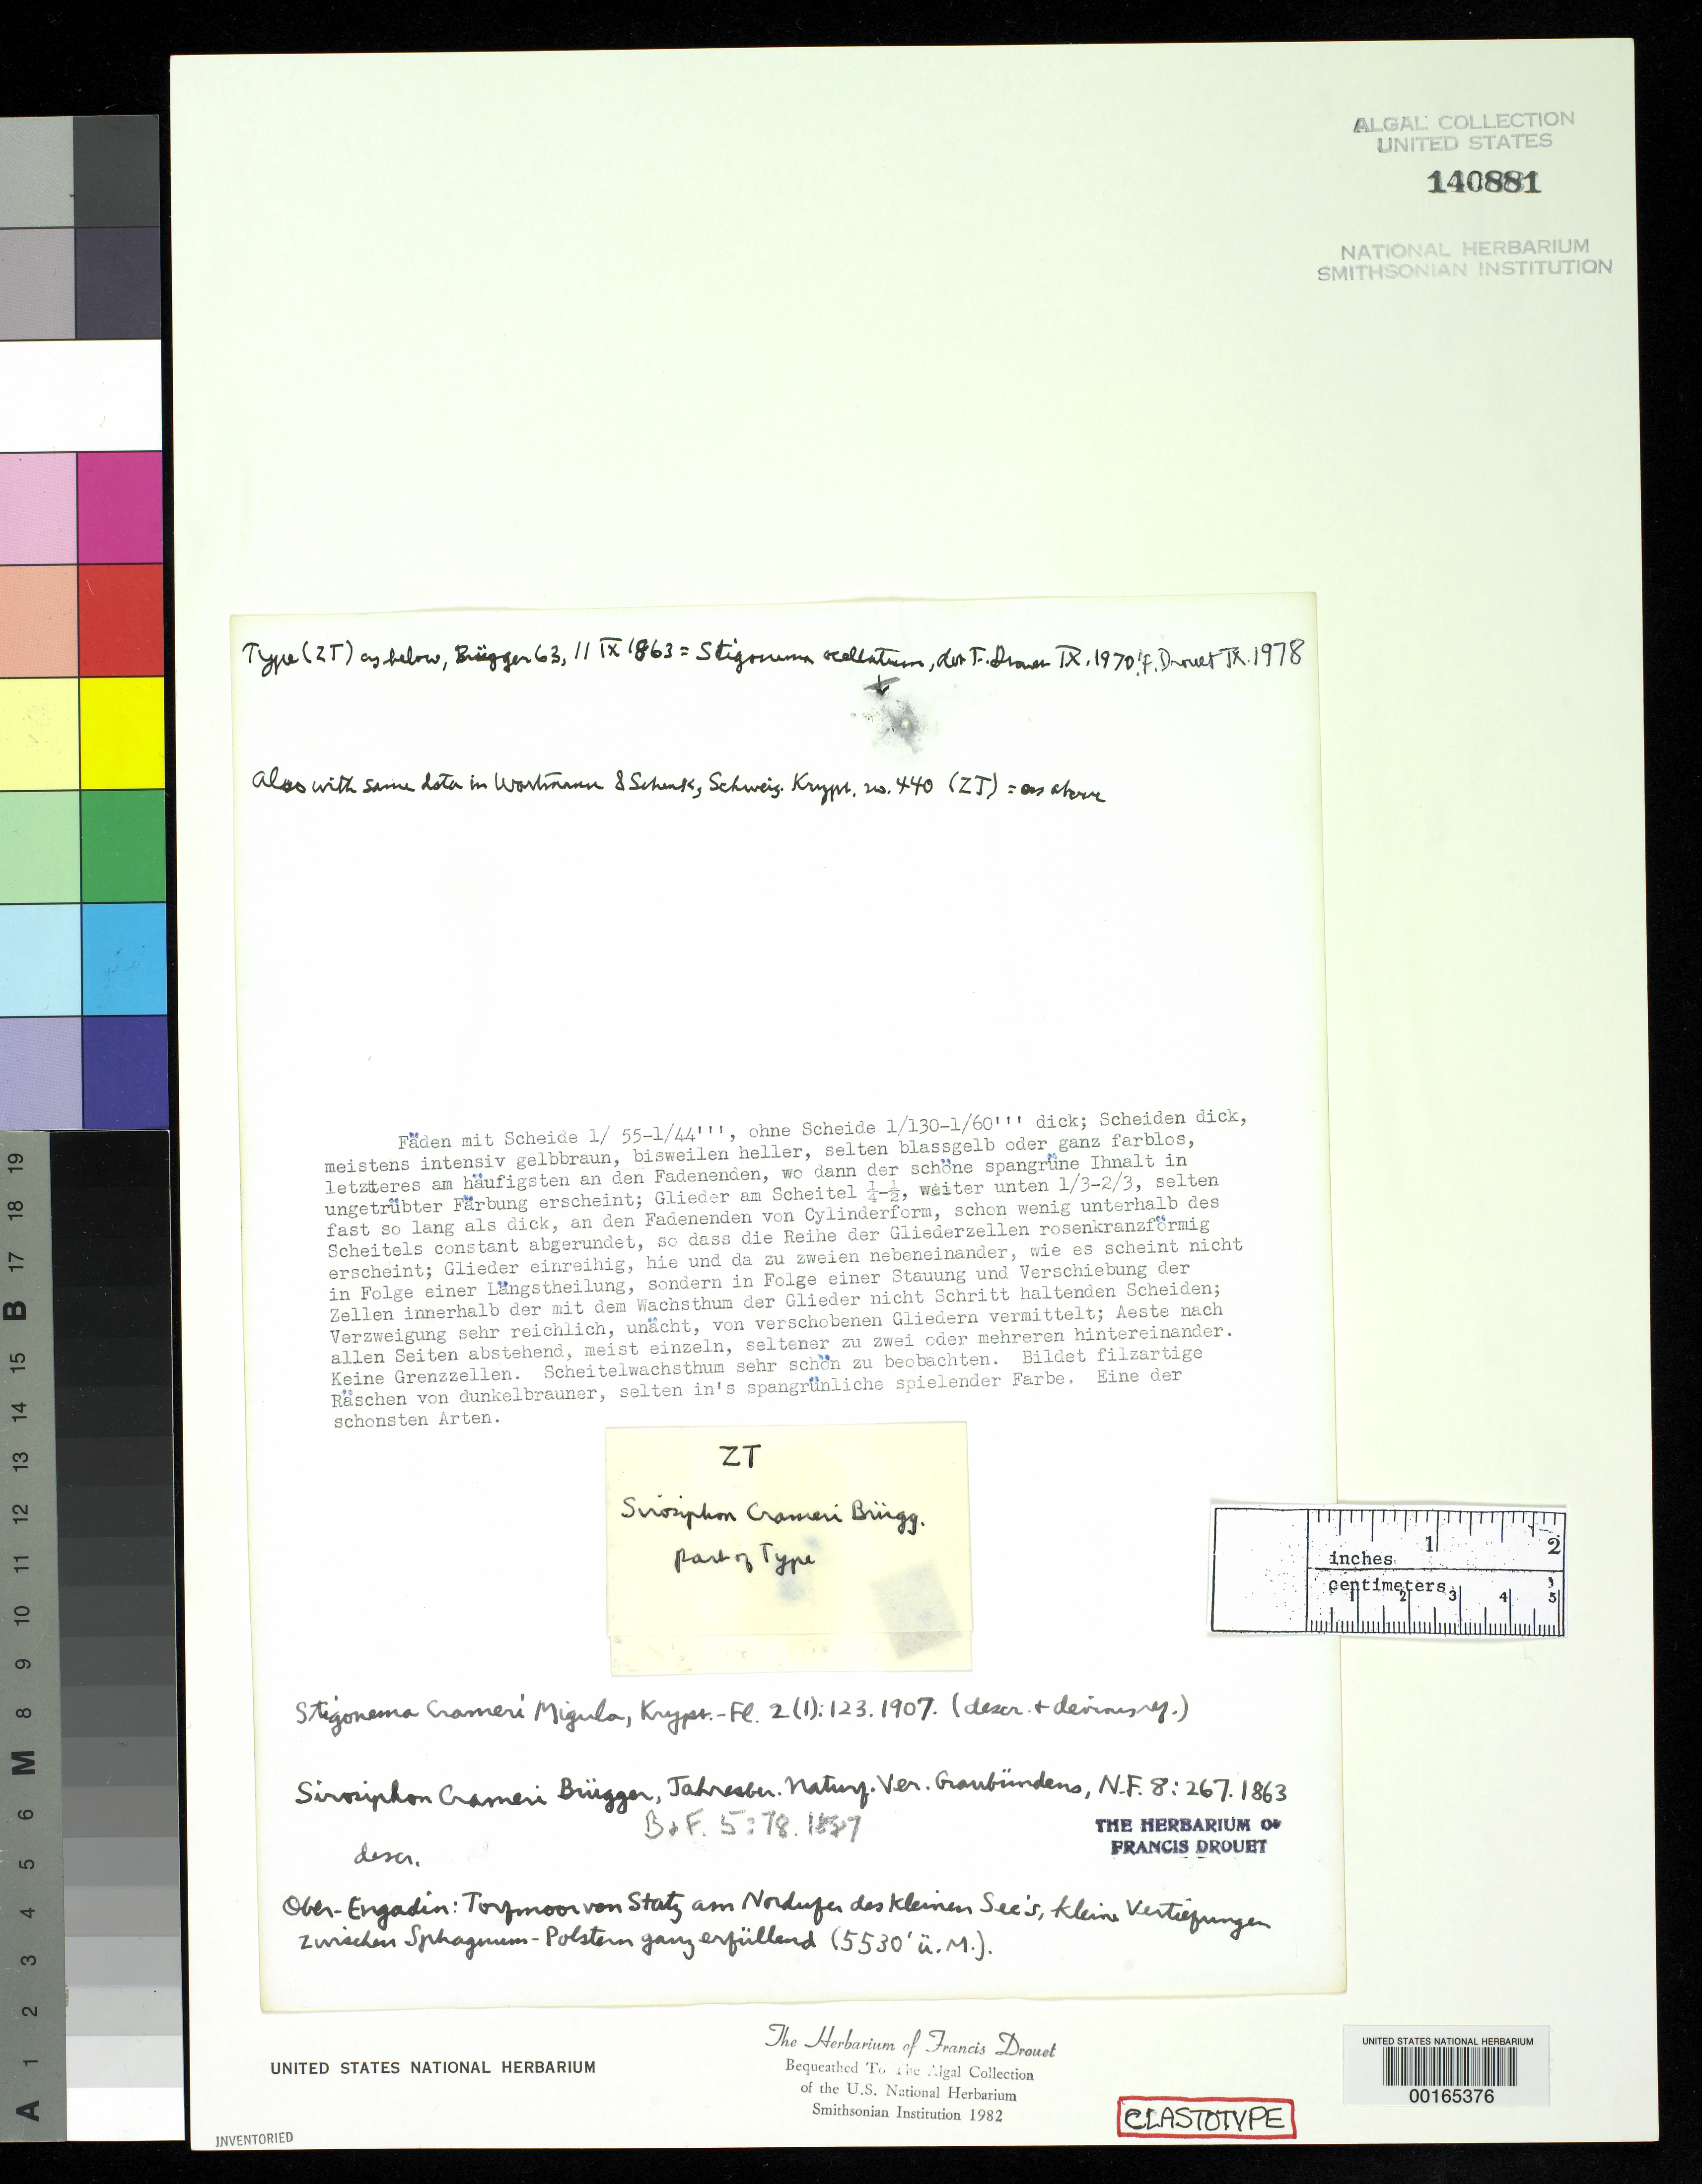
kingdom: Bacteria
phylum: Cyanobacteria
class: Cyanobacteriia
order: Cyanobacteriales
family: Stigonemataceae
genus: Sirosiphon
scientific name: Sirosiphon crameri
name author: Bruegger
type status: Clastotype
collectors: C. Bruegger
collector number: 63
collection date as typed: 11 Sep 1863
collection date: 1863-09-11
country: Switzerland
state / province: Graubunden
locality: Statz, Kleiner See, Upper Engadine.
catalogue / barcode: US 140881